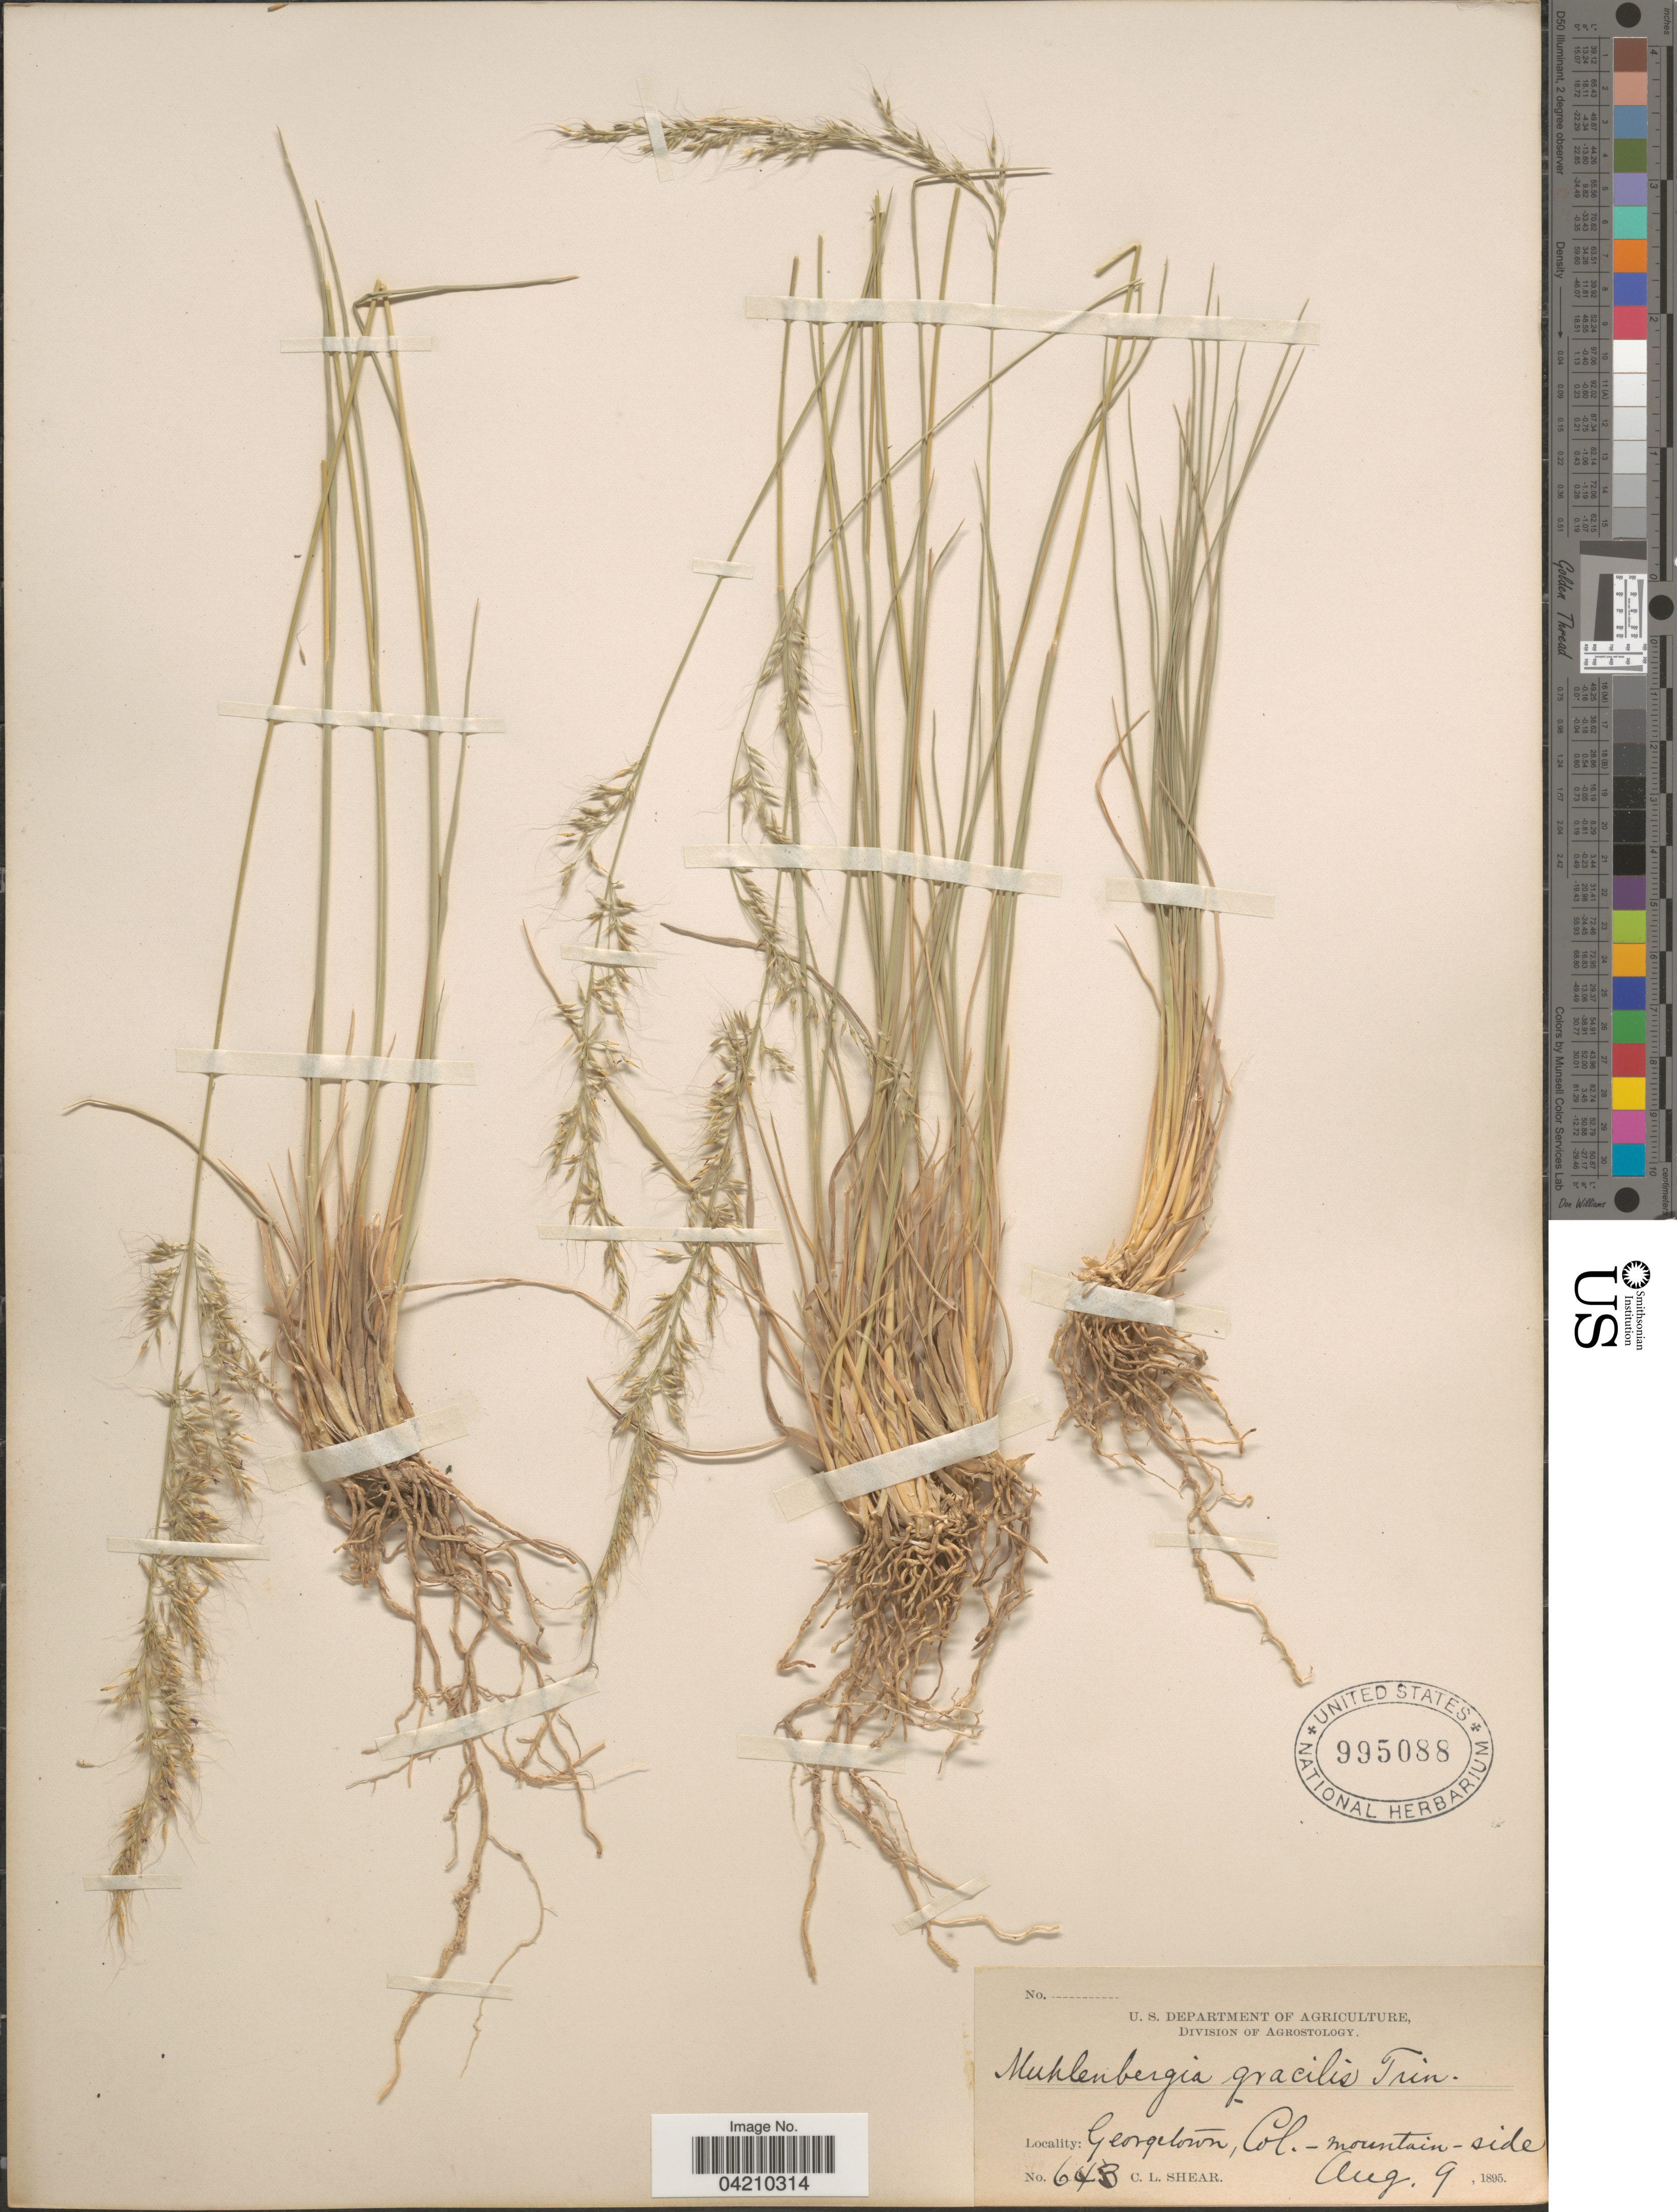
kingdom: Plantae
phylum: Tracheophyta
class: Liliopsida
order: Poales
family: Poaceae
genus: Muhlenbergia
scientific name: Muhlenbergia montana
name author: (Nutt.) Hitchc.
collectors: C. L. Shear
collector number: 643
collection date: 1895-08-09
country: United States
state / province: Colorado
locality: Georgetown - mountain-side.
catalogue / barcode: US 995088